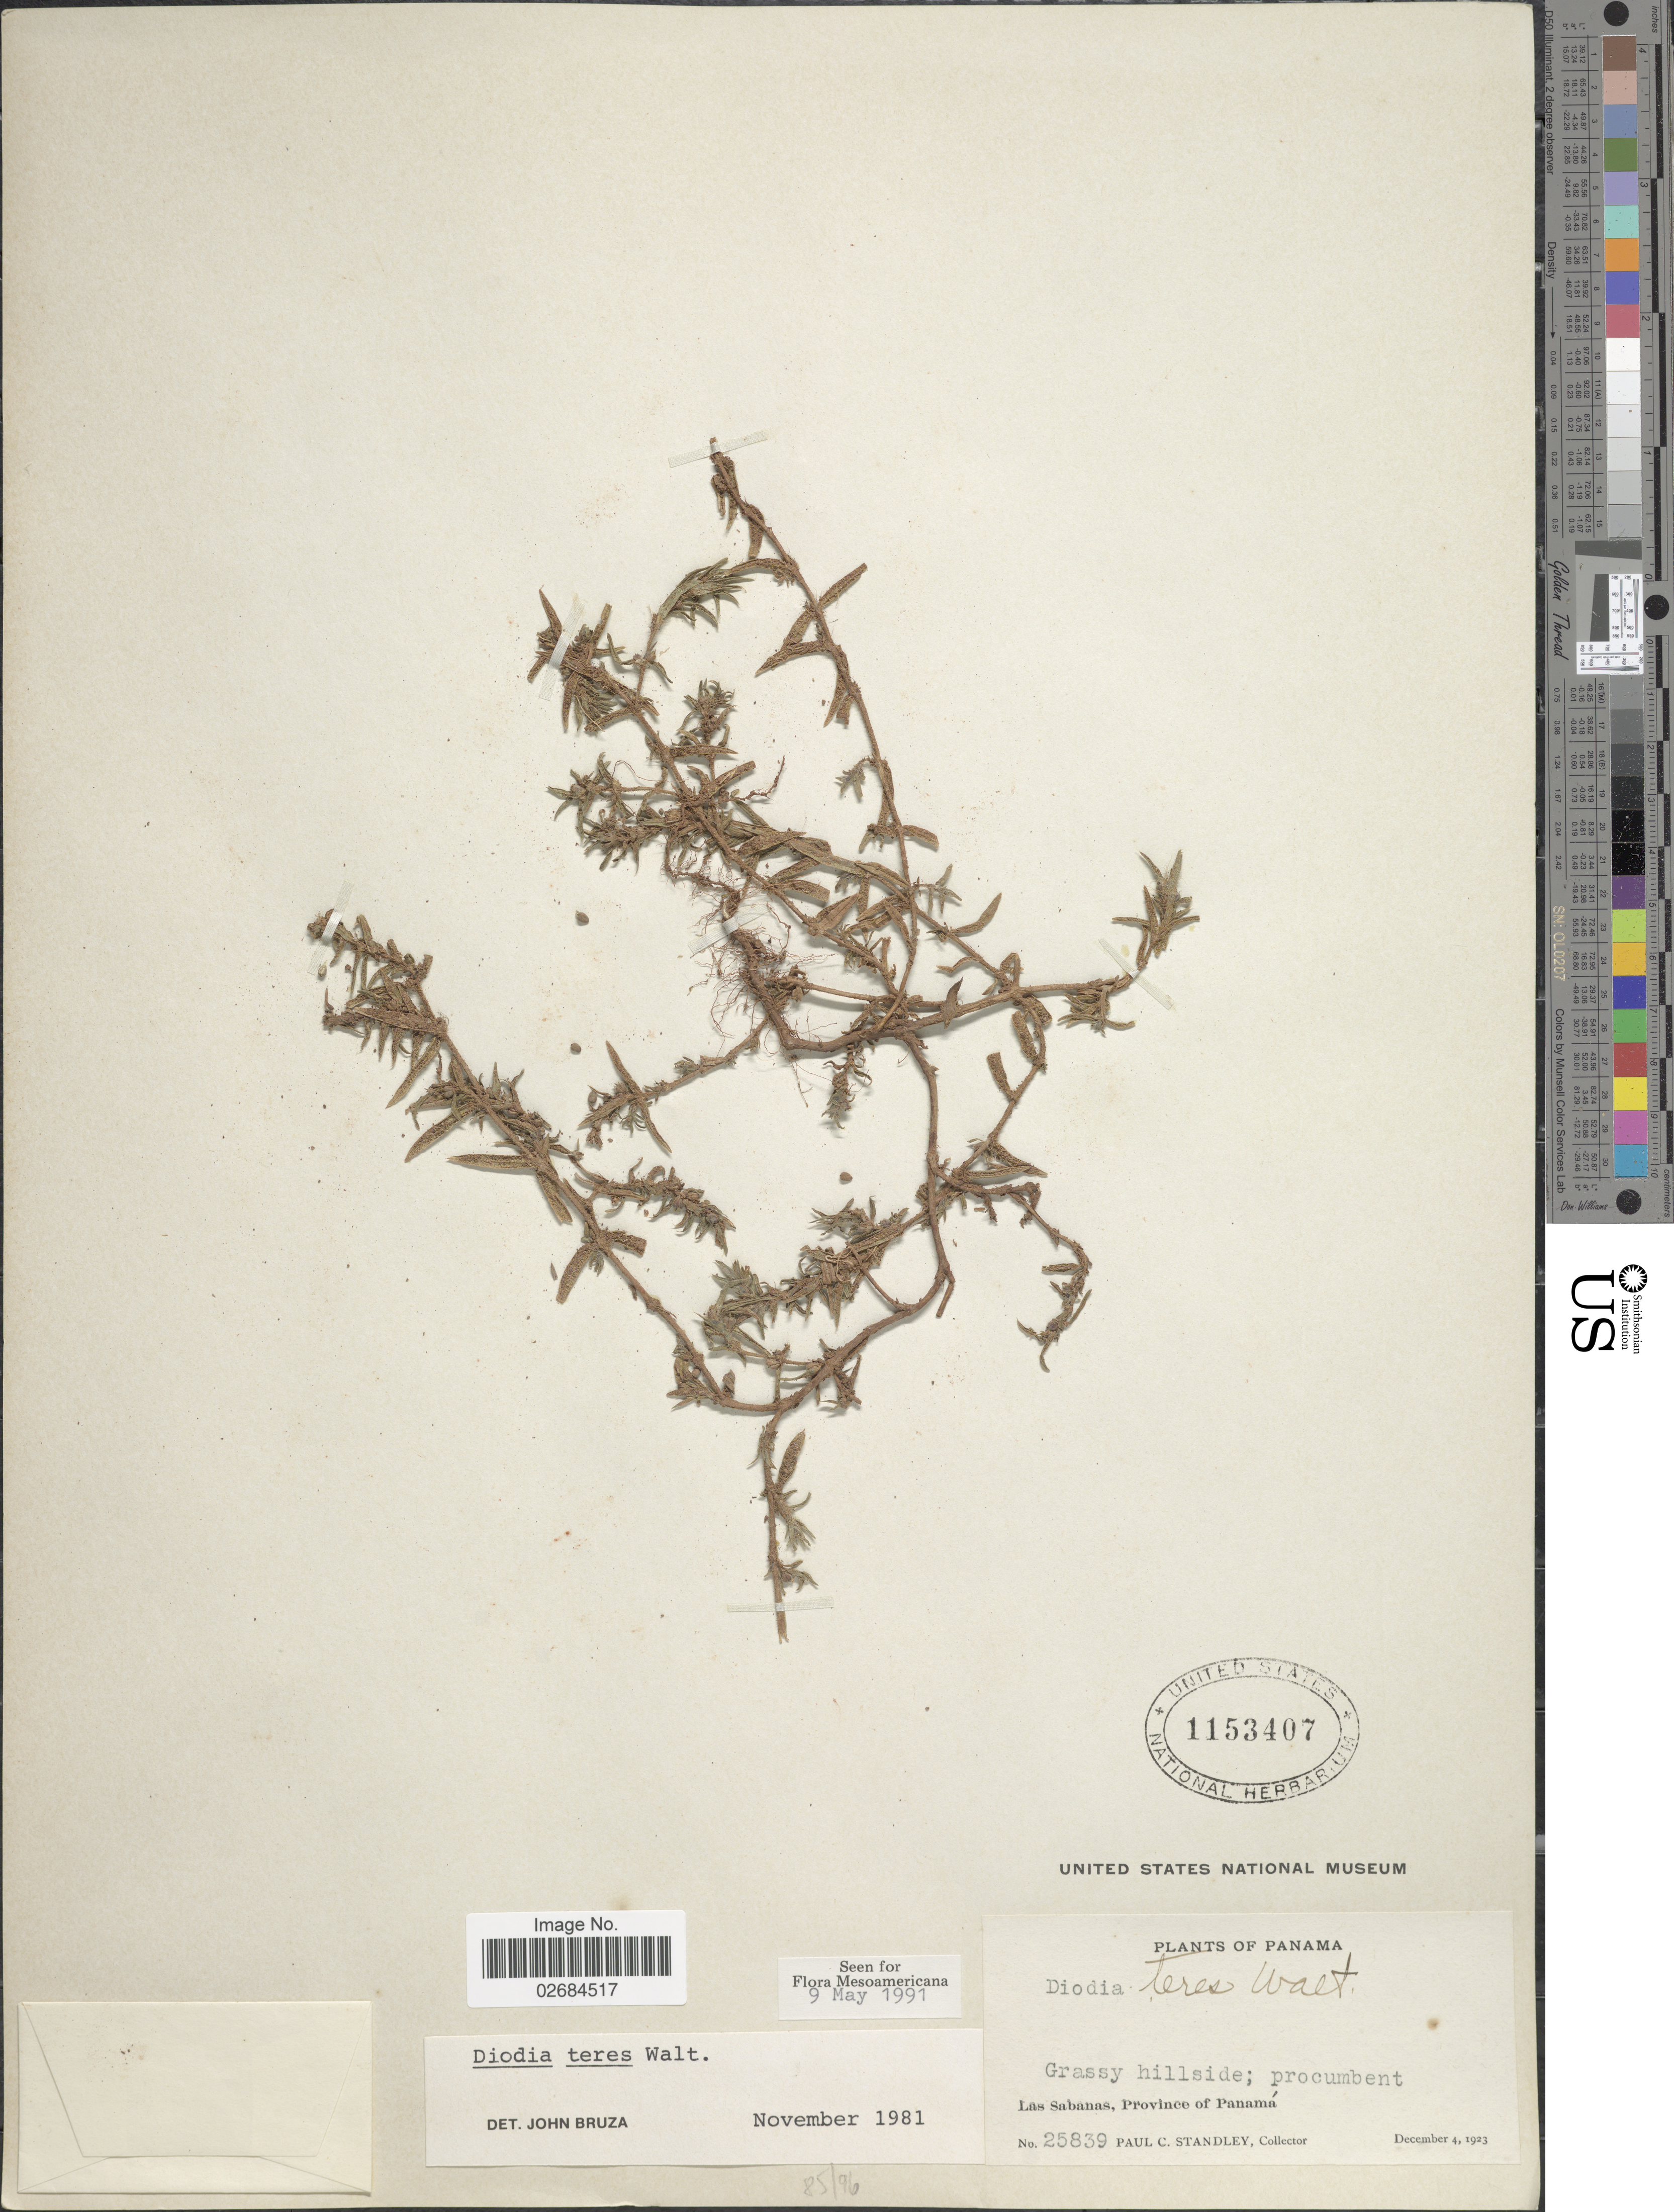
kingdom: Plantae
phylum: Tracheophyta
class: Magnoliopsida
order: Gentianales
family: Rubiaceae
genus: Diodia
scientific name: Diodia teres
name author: Walter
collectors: P. C. Standley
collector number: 25839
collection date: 1923-12-04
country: Panama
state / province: Panamá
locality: Las Sabanas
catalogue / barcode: US 1153407